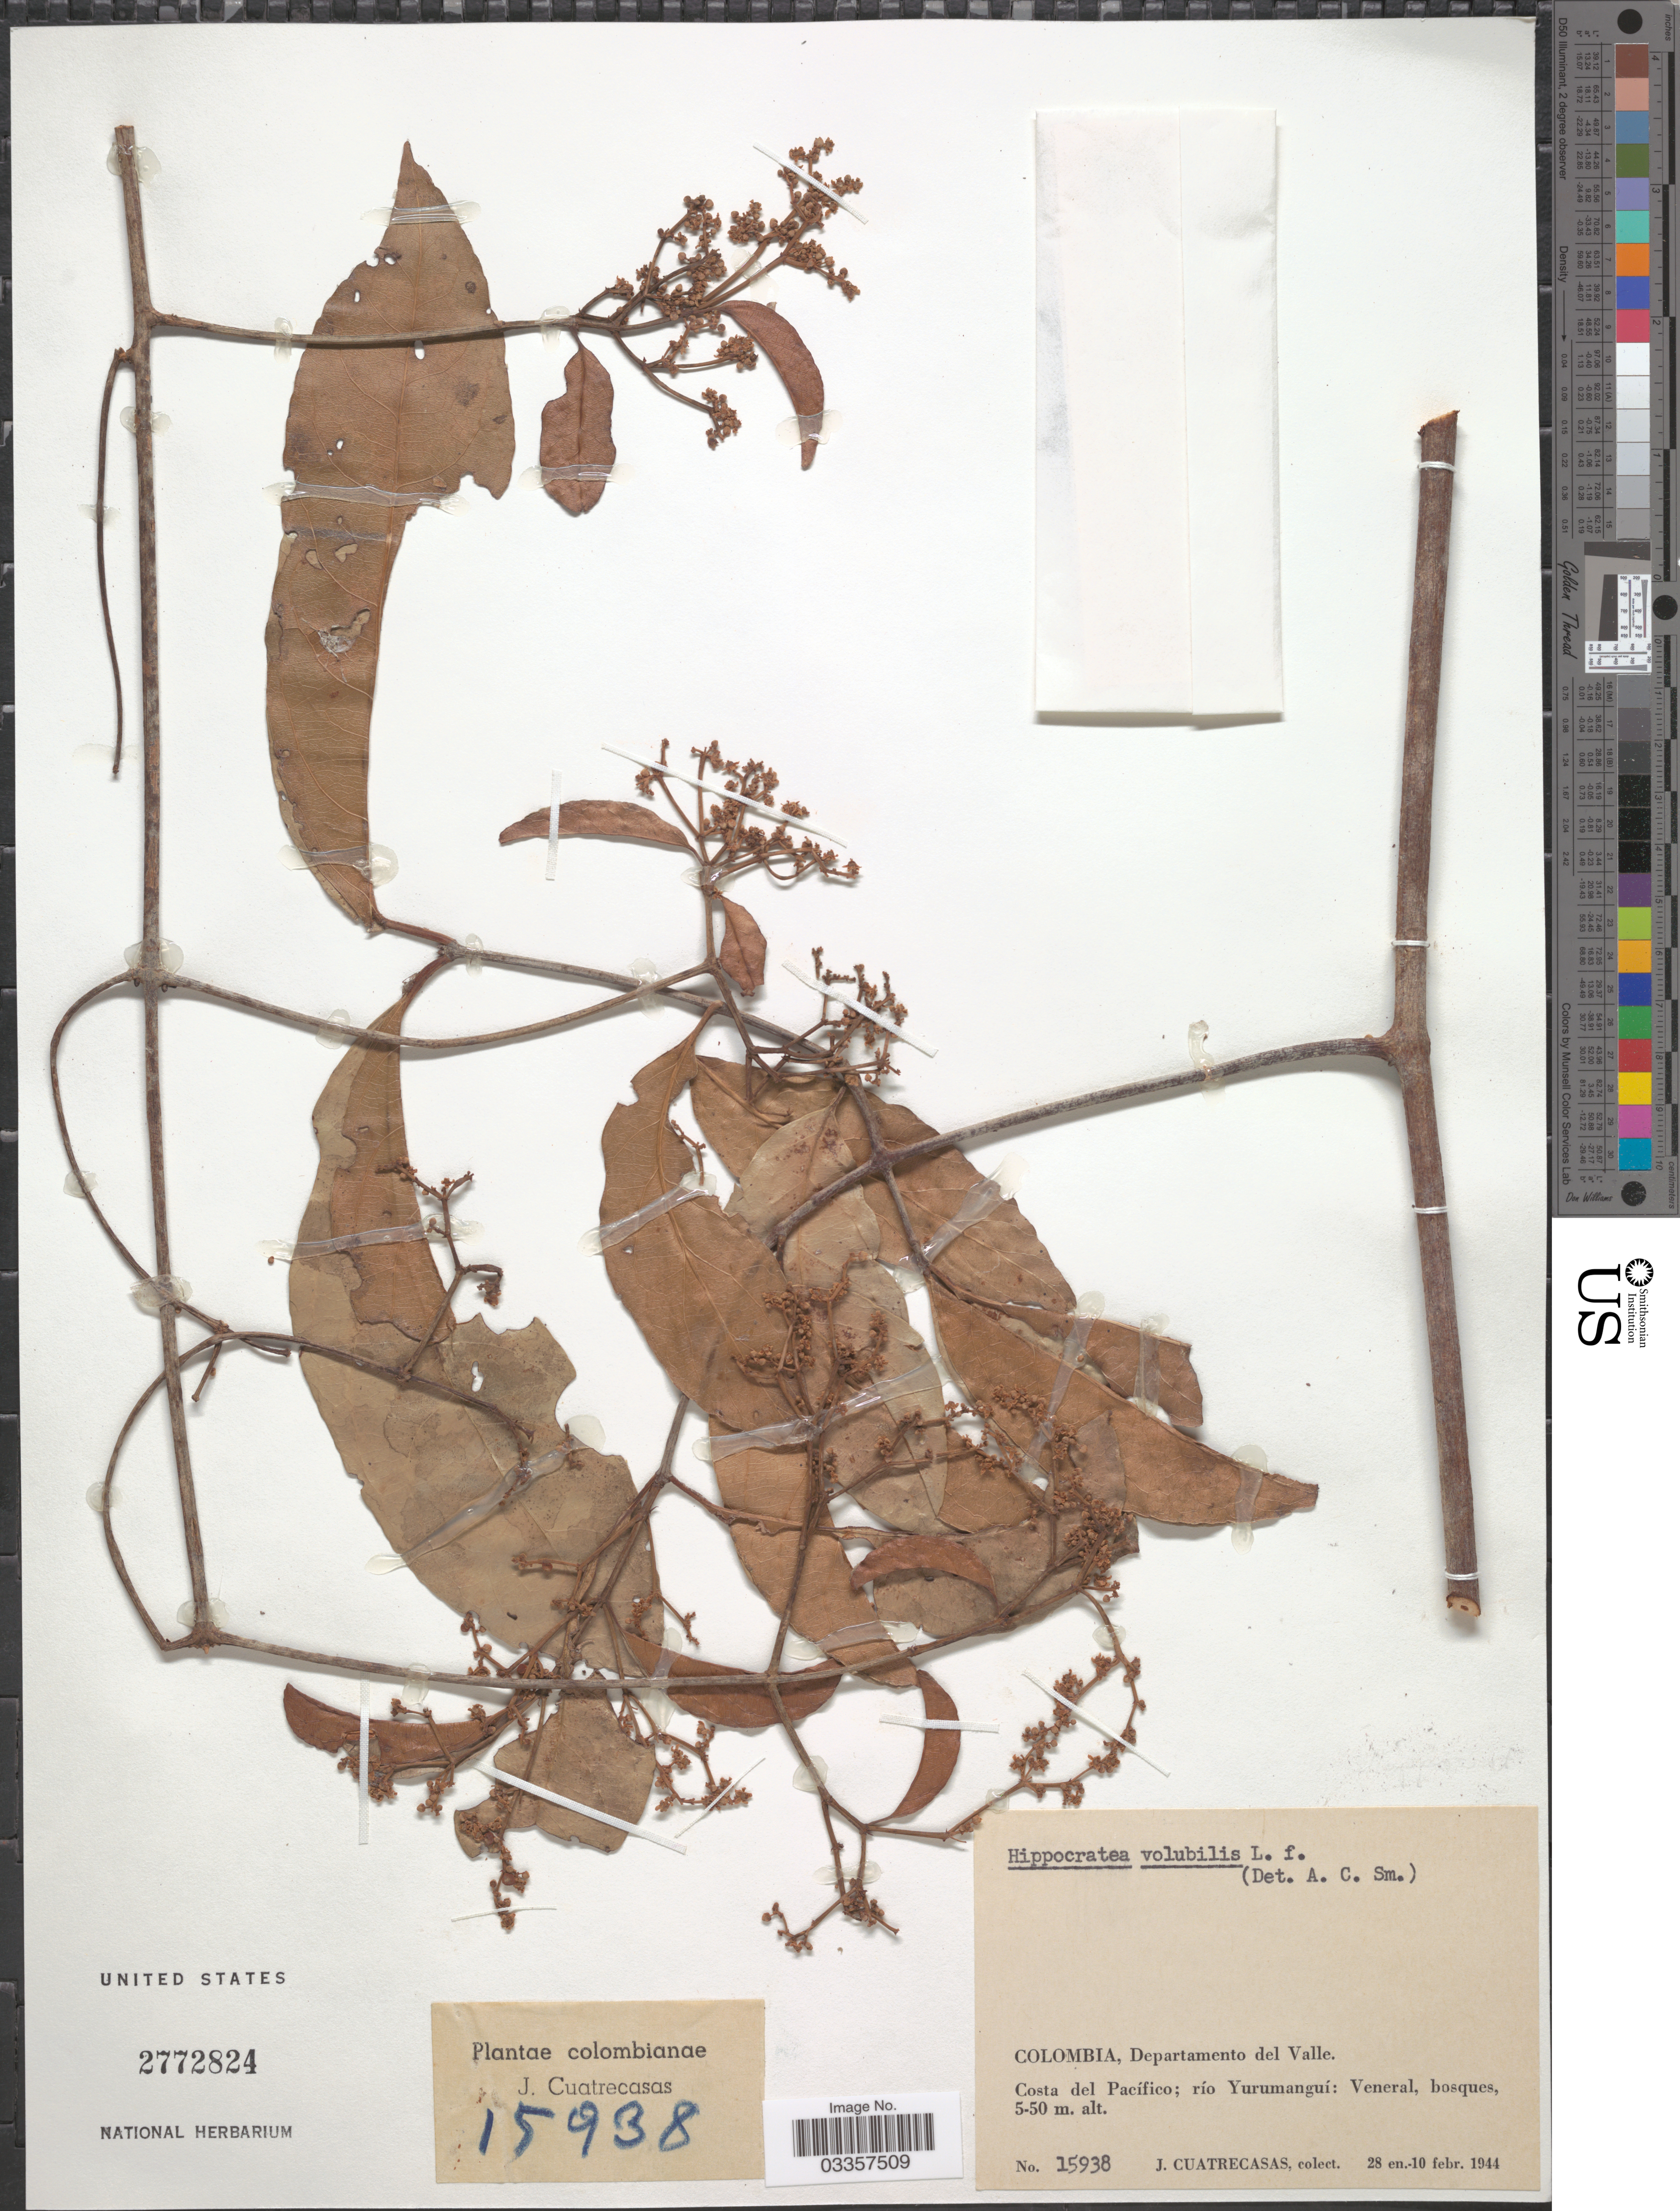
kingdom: Plantae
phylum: Tracheophyta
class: Magnoliopsida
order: Celastrales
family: Celastraceae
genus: Hippocratea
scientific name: Hippocratea volubilis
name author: L.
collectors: J. Cuatrecasas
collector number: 15938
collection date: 1944-01-28/1944-02-10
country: Colombia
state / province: Valle del Cauca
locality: Departamento del Valle. Costa del Pacífico; río Yurumanguí: Veneral, bosques.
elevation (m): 5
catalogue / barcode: US 2772824